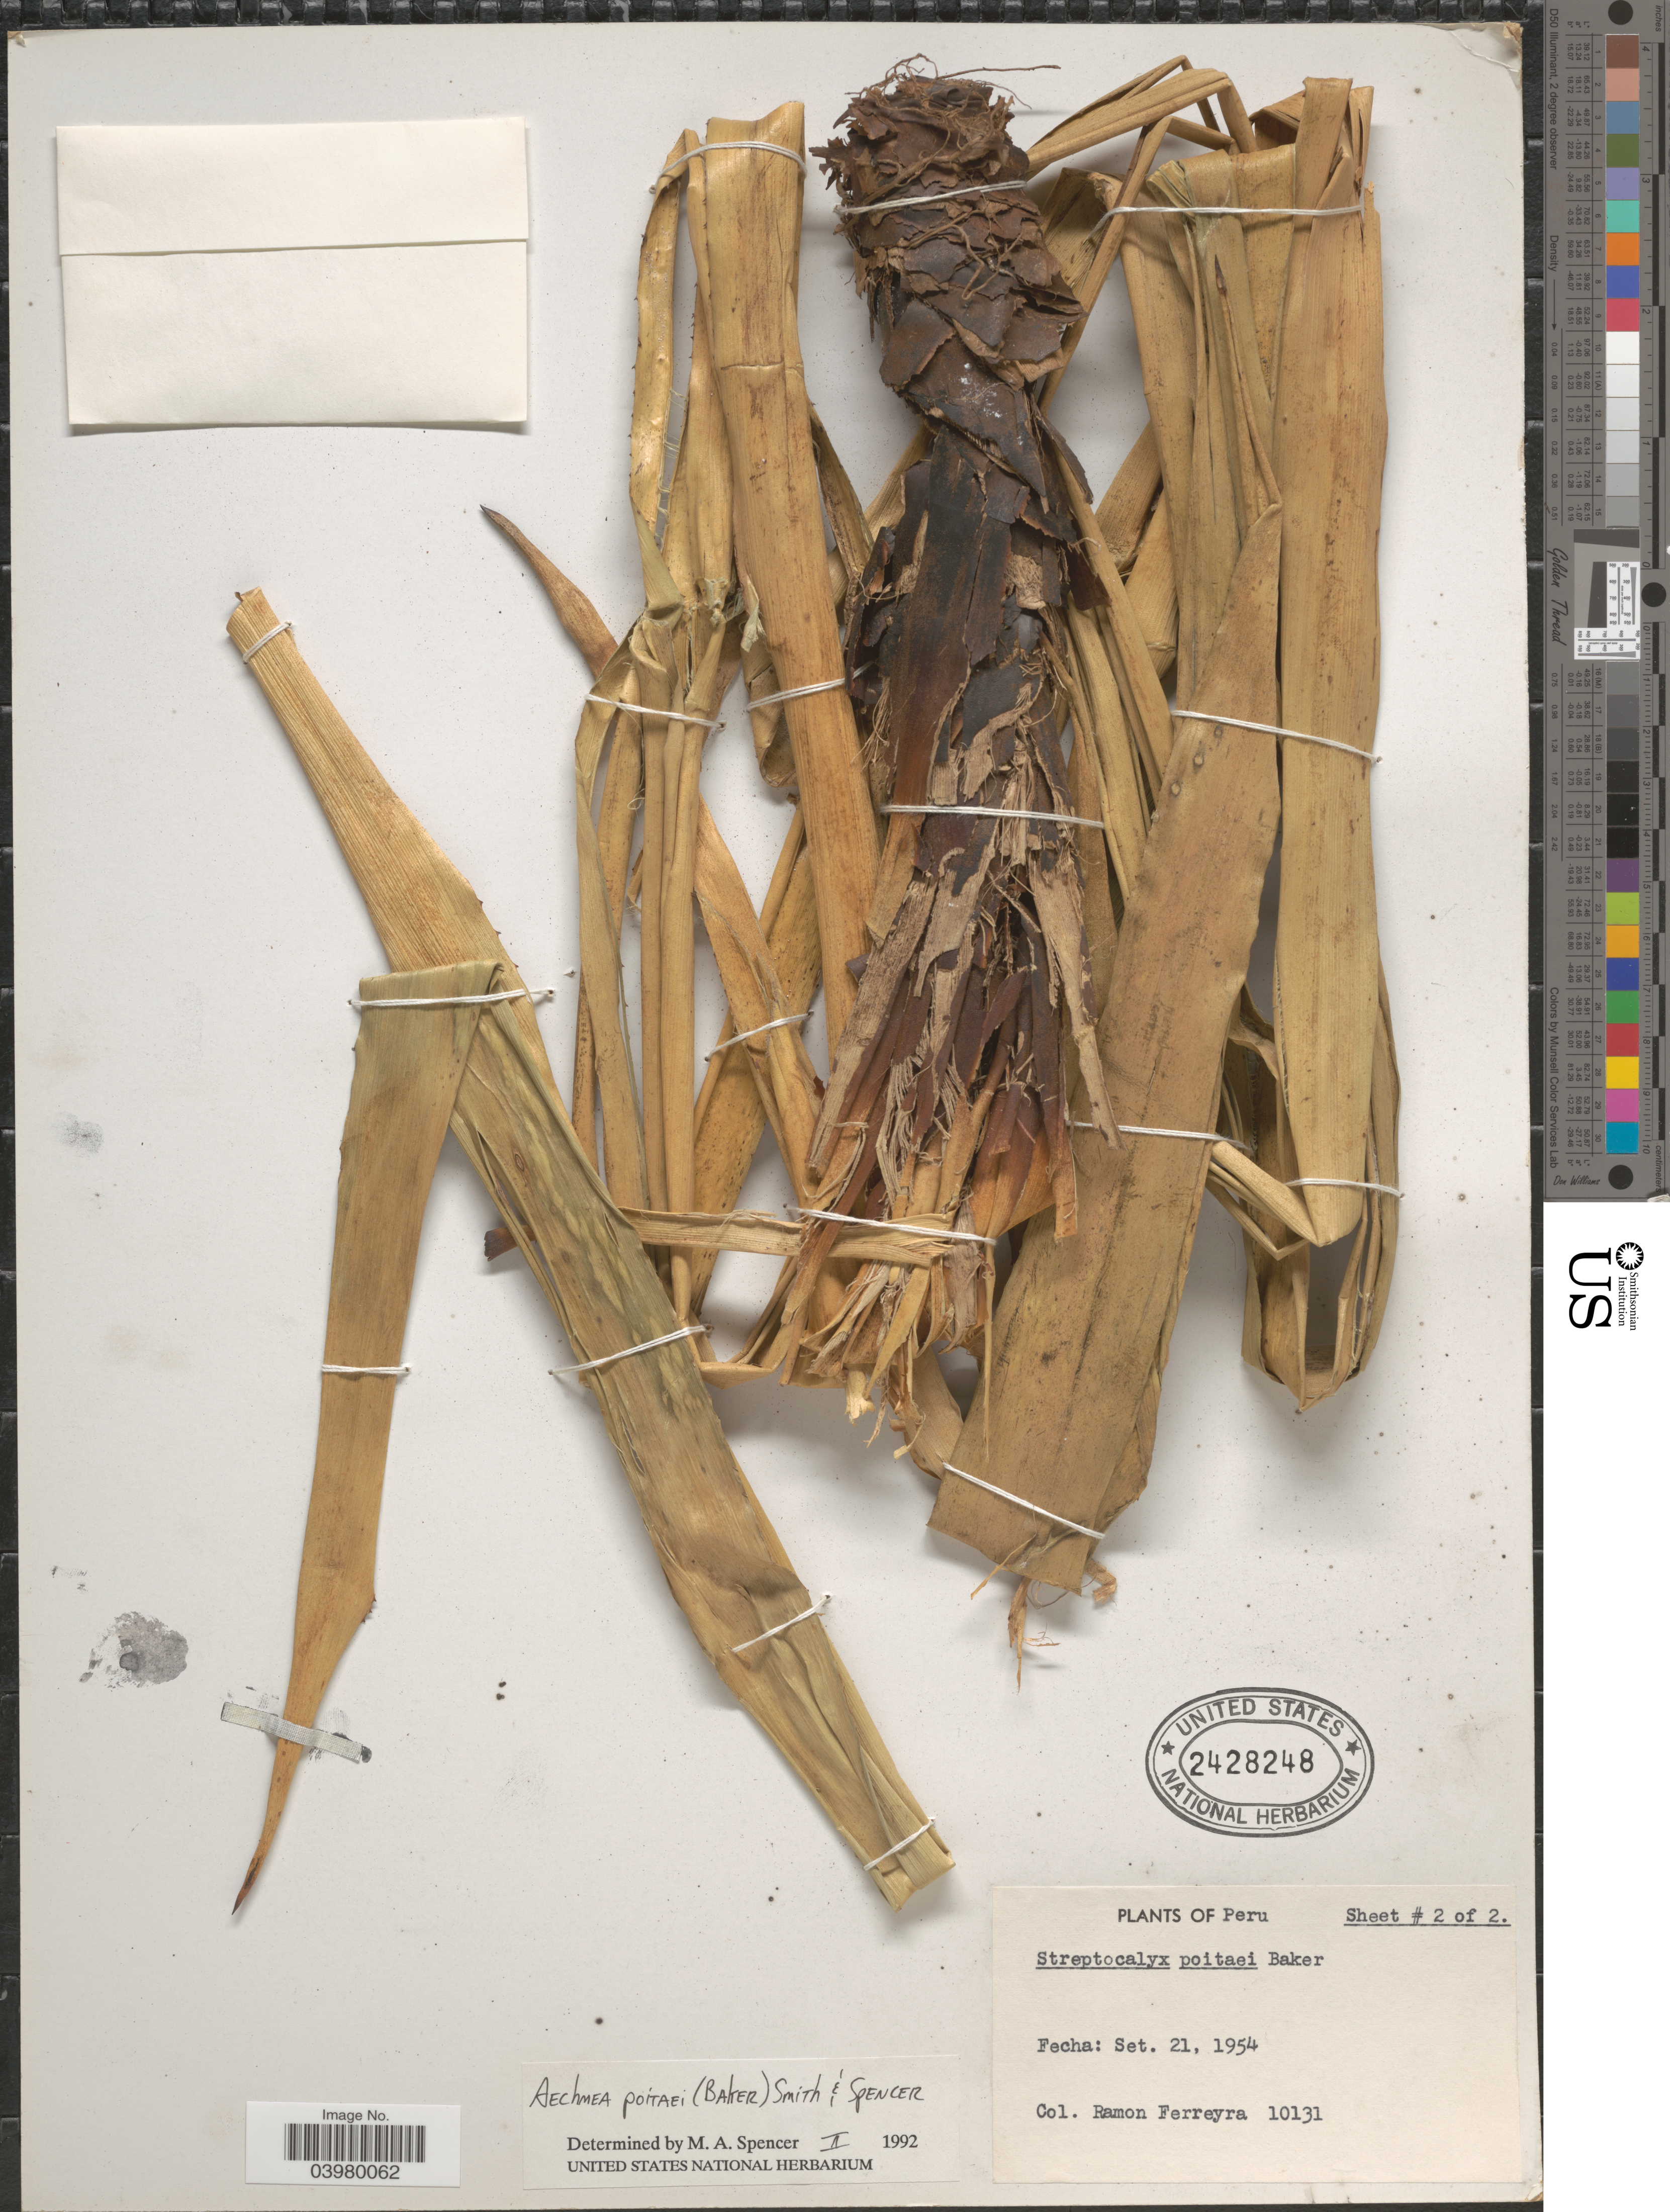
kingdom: Plantae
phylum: Tracheophyta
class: Liliopsida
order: Poales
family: Bromeliaceae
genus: Aechmea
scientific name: Aechmea poitaei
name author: (Baker) L.B. Sm. & M.A. Spencer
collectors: R. A. Ferreyra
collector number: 10131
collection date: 1954-09-21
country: Peru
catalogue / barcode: US 2428248